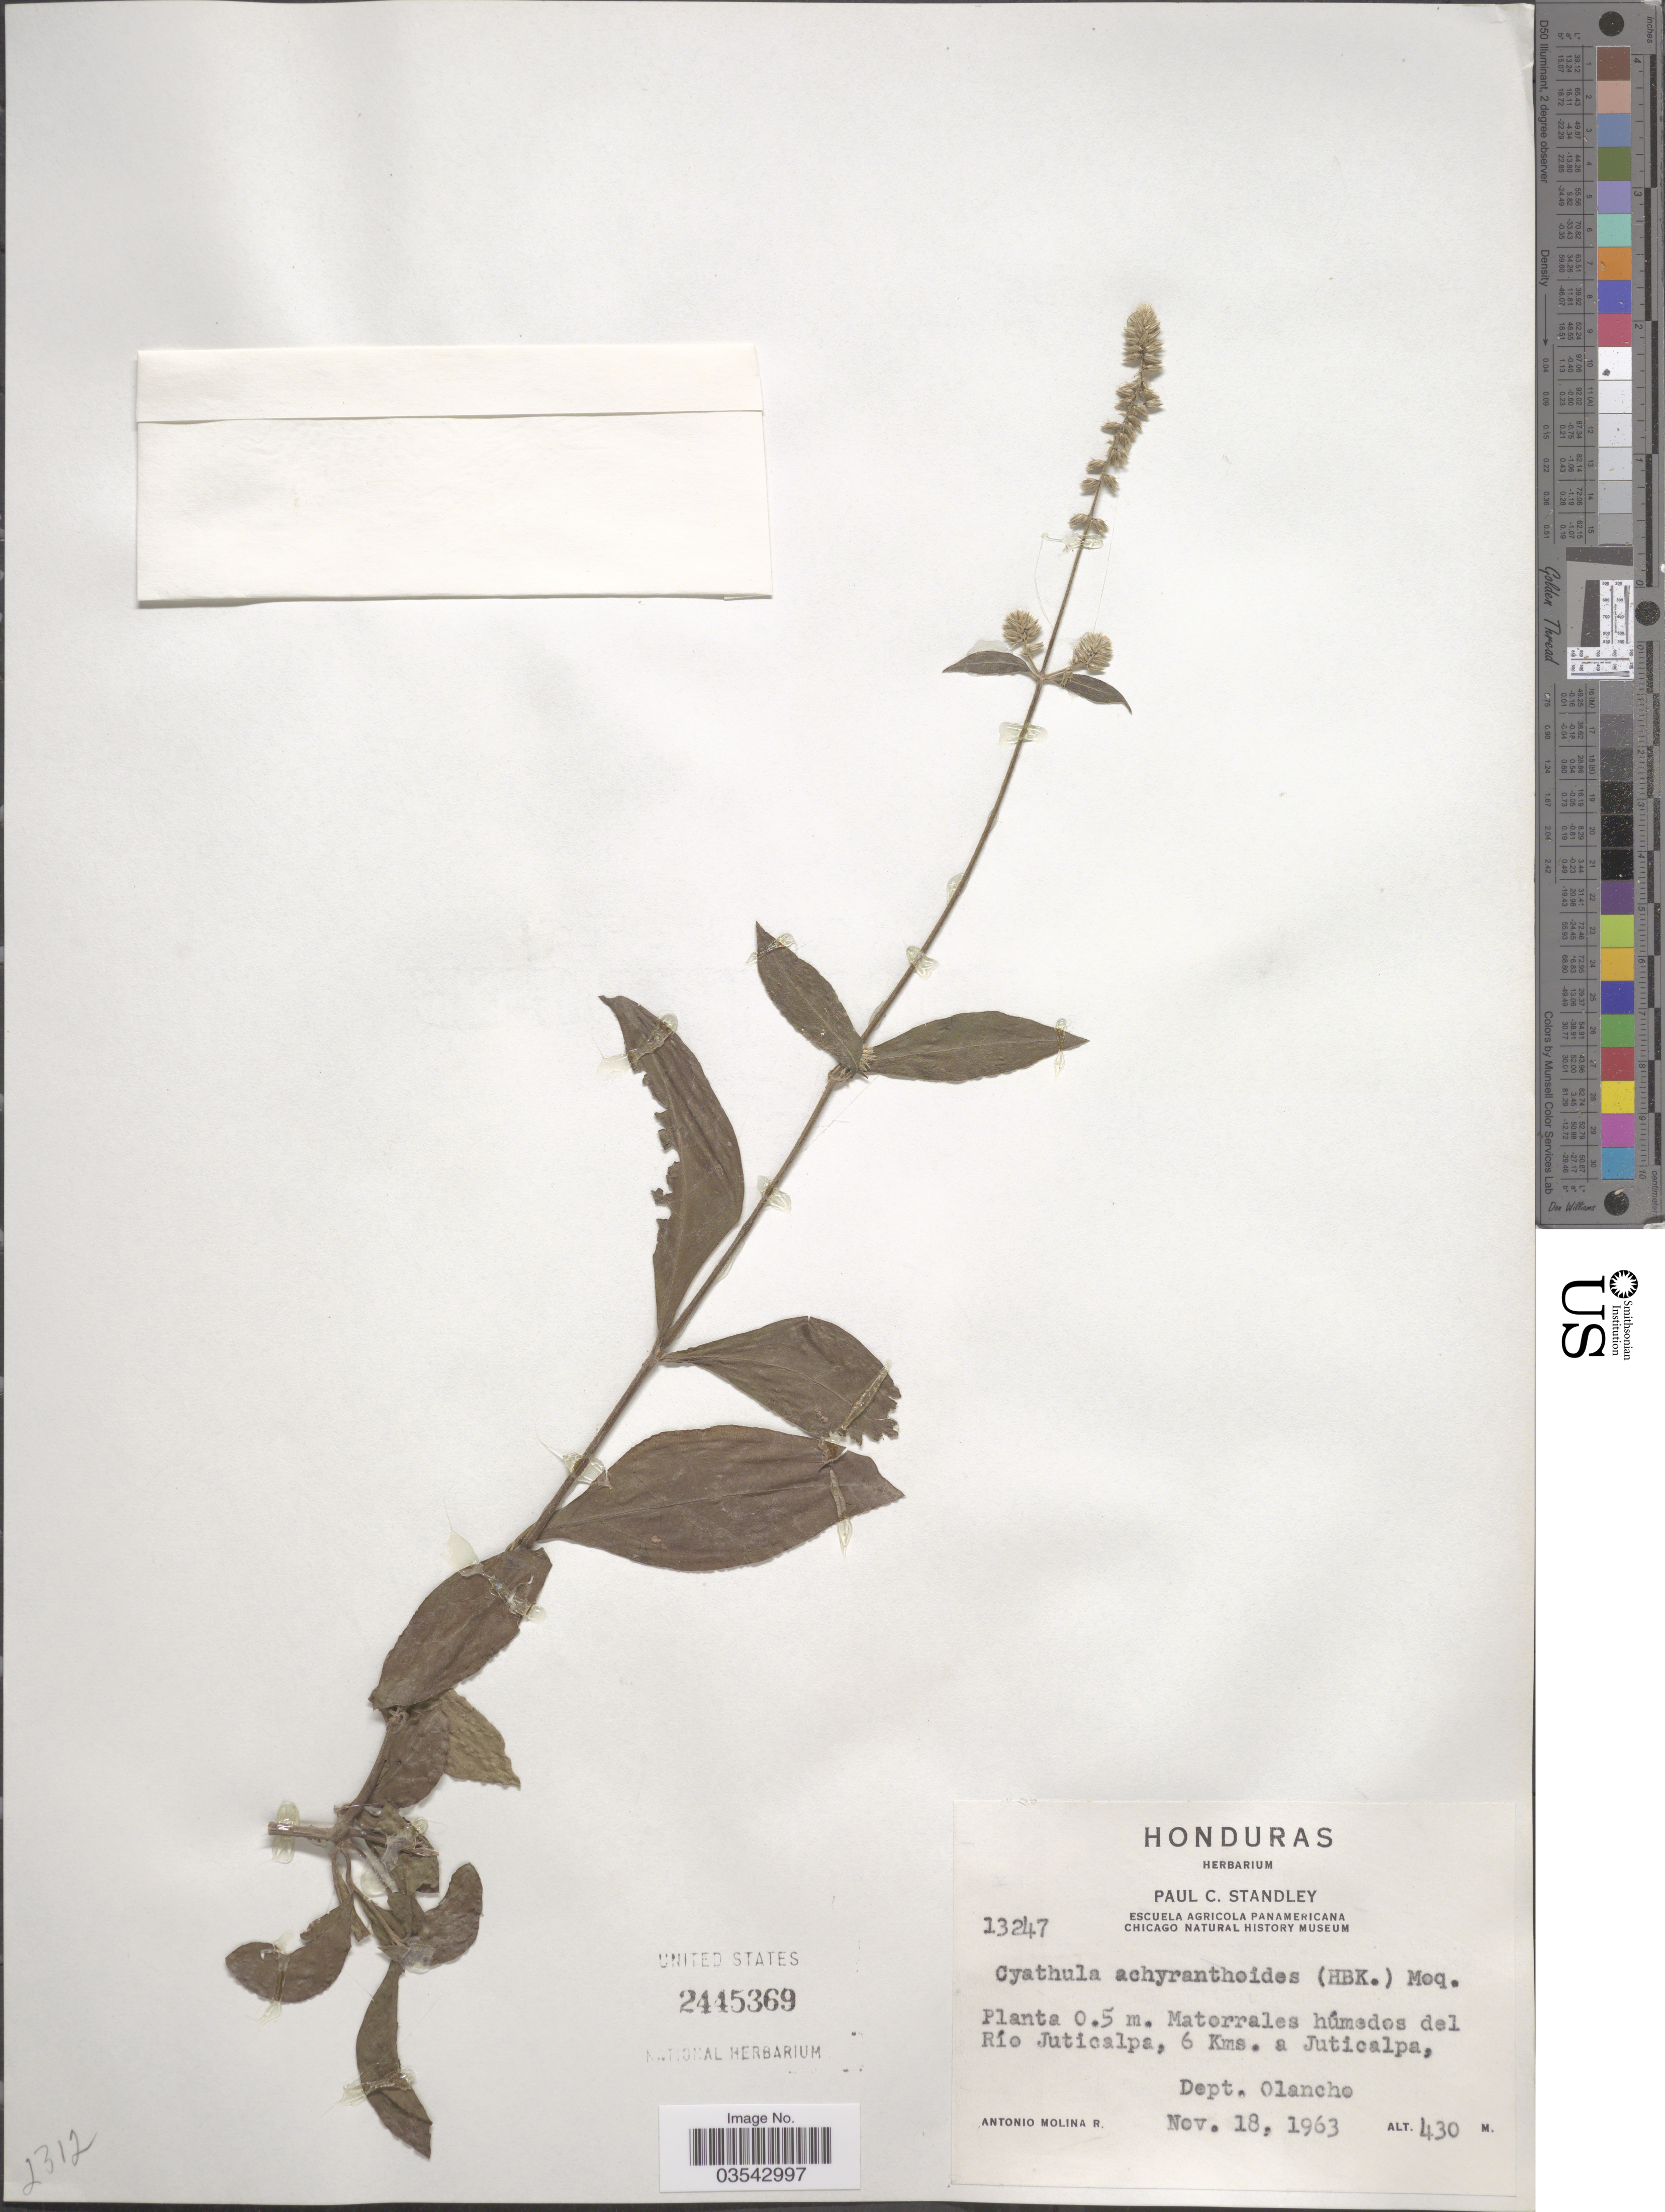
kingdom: Plantae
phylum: Tracheophyta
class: Magnoliopsida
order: Caryophyllales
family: Amaranthaceae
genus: Cyathula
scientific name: Cyathula achyranthoides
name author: (Kunth) Moq.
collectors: A. Molina R.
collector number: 13247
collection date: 1963-11-18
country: Honduras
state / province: Olancho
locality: Matorrales húmedos del Río Juticalpa, 6 Kms. a Juticalpa, Dept. Olancho.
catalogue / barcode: US 2445369